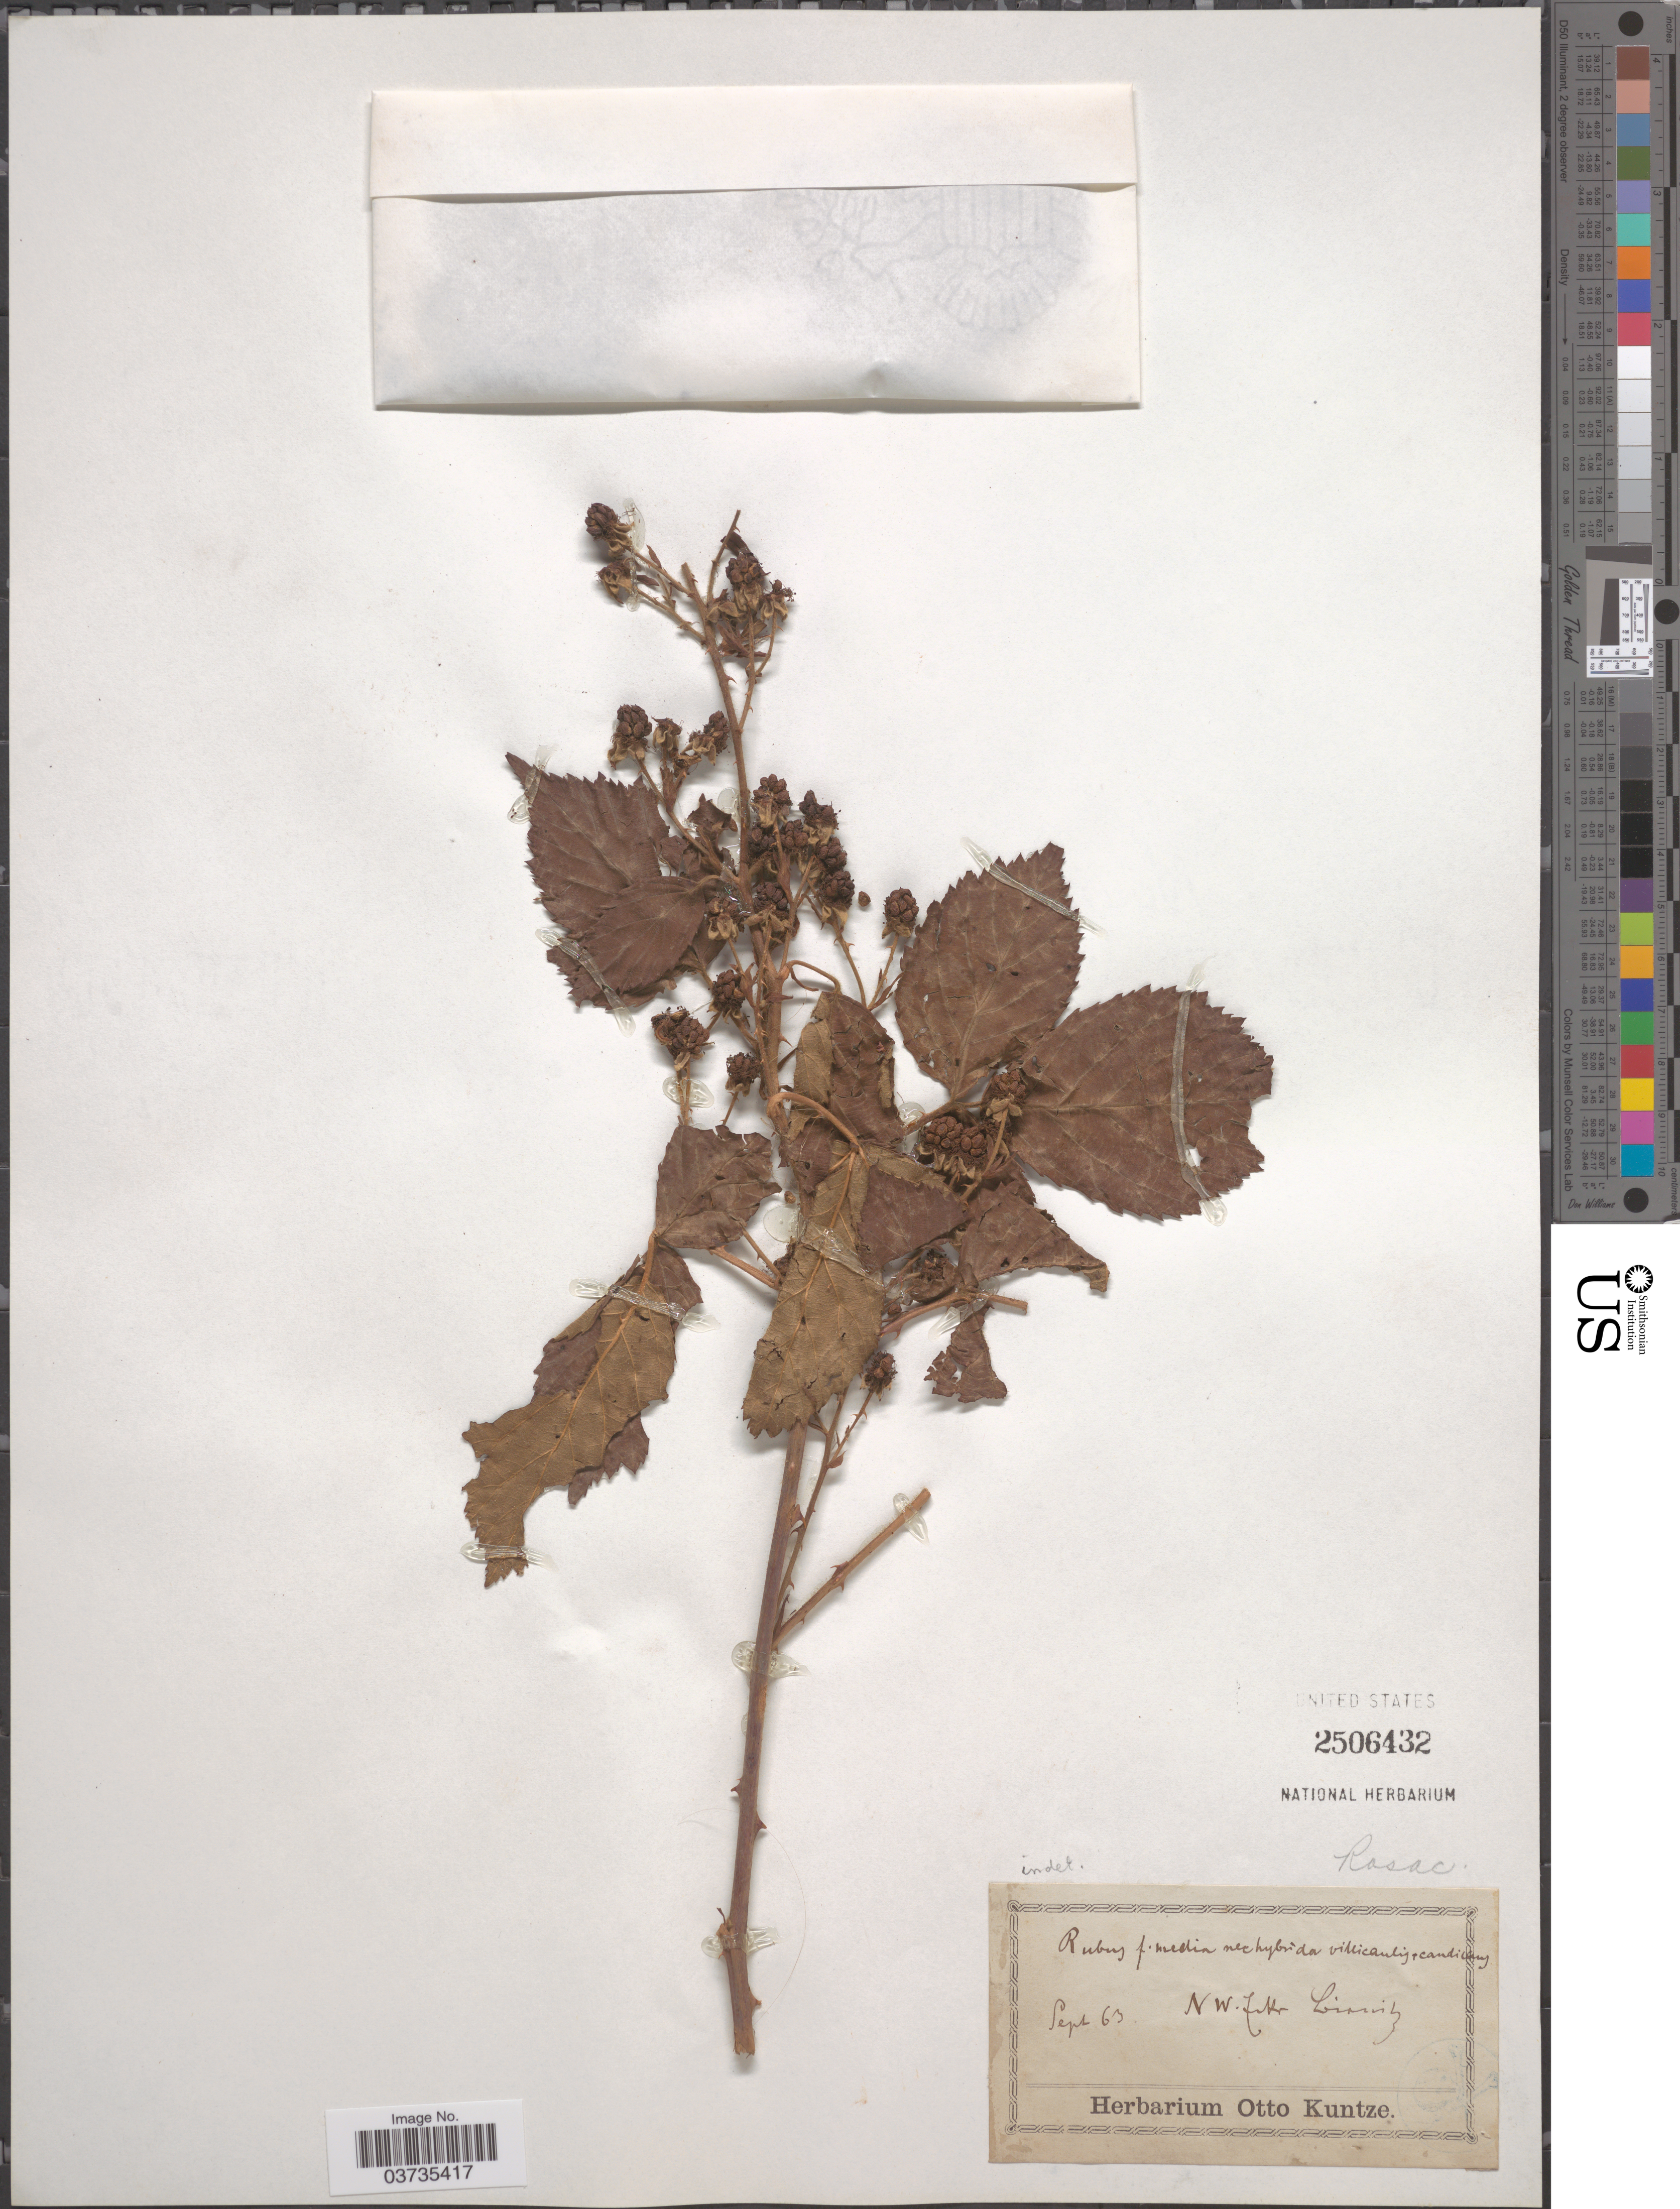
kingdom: Plantae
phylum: Tracheophyta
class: Magnoliopsida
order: Rosales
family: Rosaceae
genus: Rubus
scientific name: Rubus sp.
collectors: ex herb. Otto Kuntze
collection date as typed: Transcribed d/m/y: /9/63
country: Germany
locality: NW. [illegible text] Linnitz [interpreted].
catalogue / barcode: US 2506432